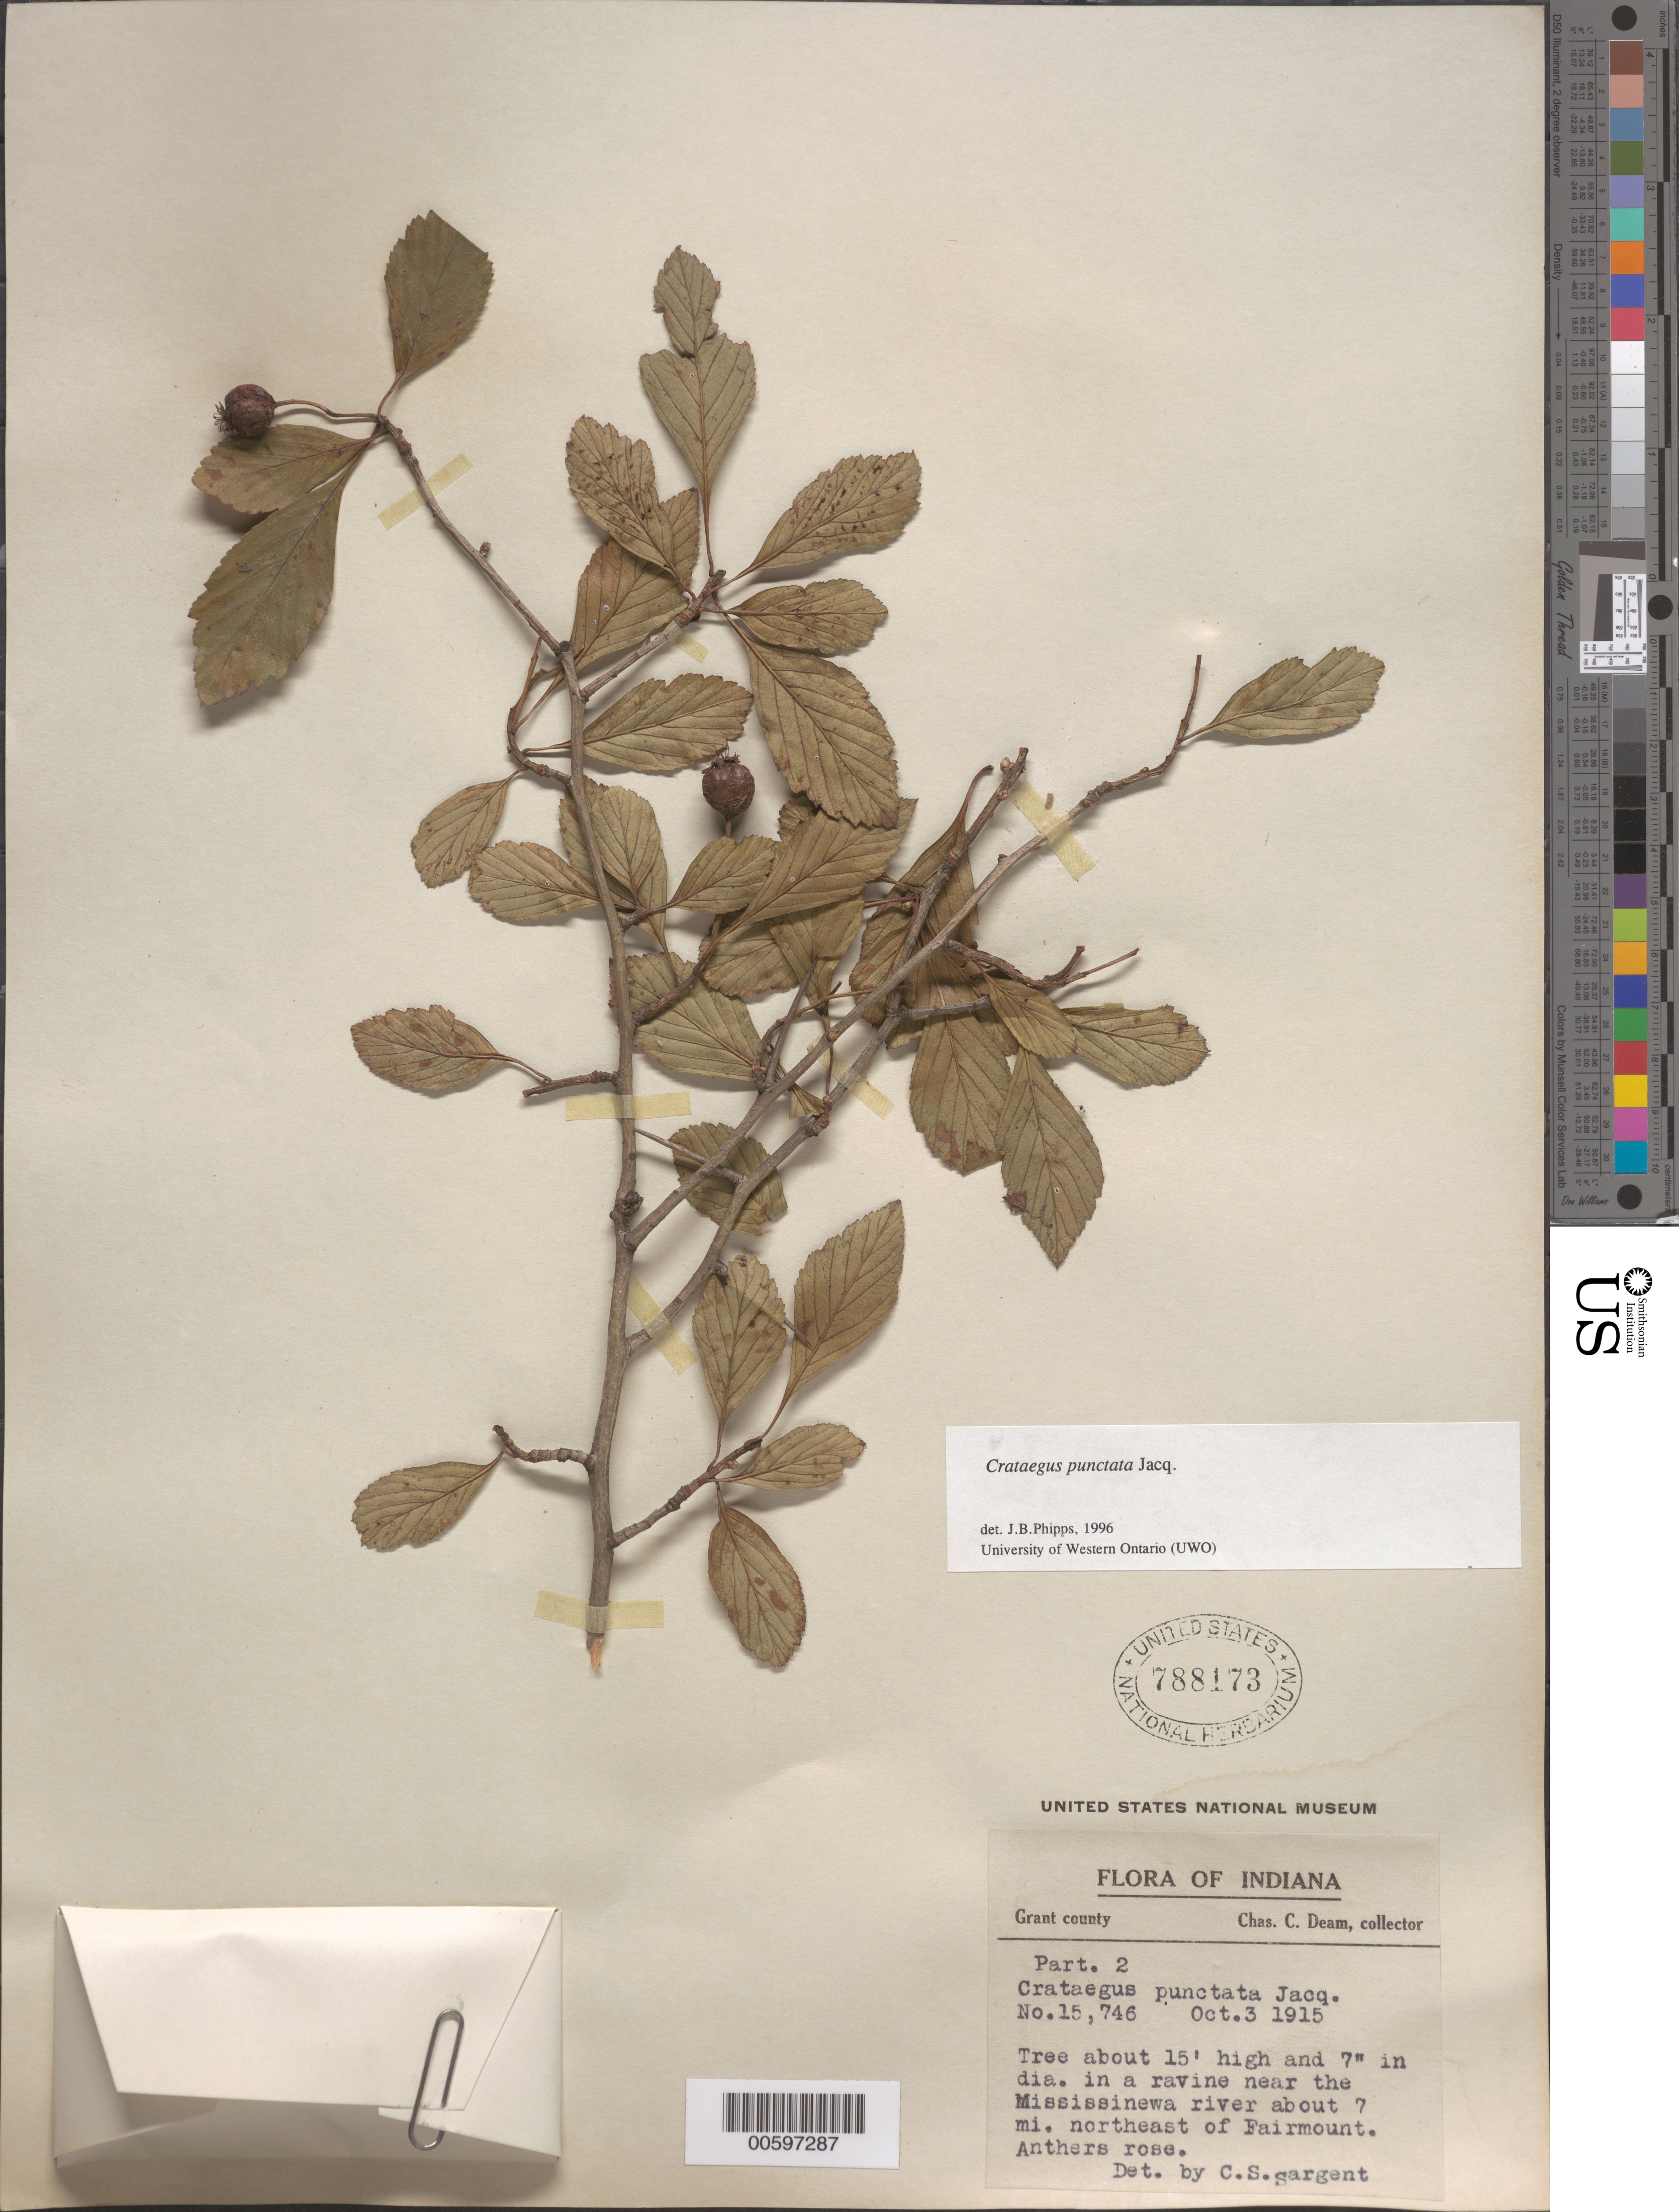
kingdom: Plantae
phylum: Tracheophyta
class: Magnoliopsida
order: Rosales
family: Rosaceae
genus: Crataegus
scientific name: Crataegus punctata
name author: Jacq.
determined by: Sargent, C. S.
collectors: C. C. Deam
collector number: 15746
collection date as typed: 03 Oct 1915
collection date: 1915-10-03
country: United States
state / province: Indiana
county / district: Grant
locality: Near the Mississinewa river about 7 miles NE of Fairmount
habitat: In a ravine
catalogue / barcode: US 788173